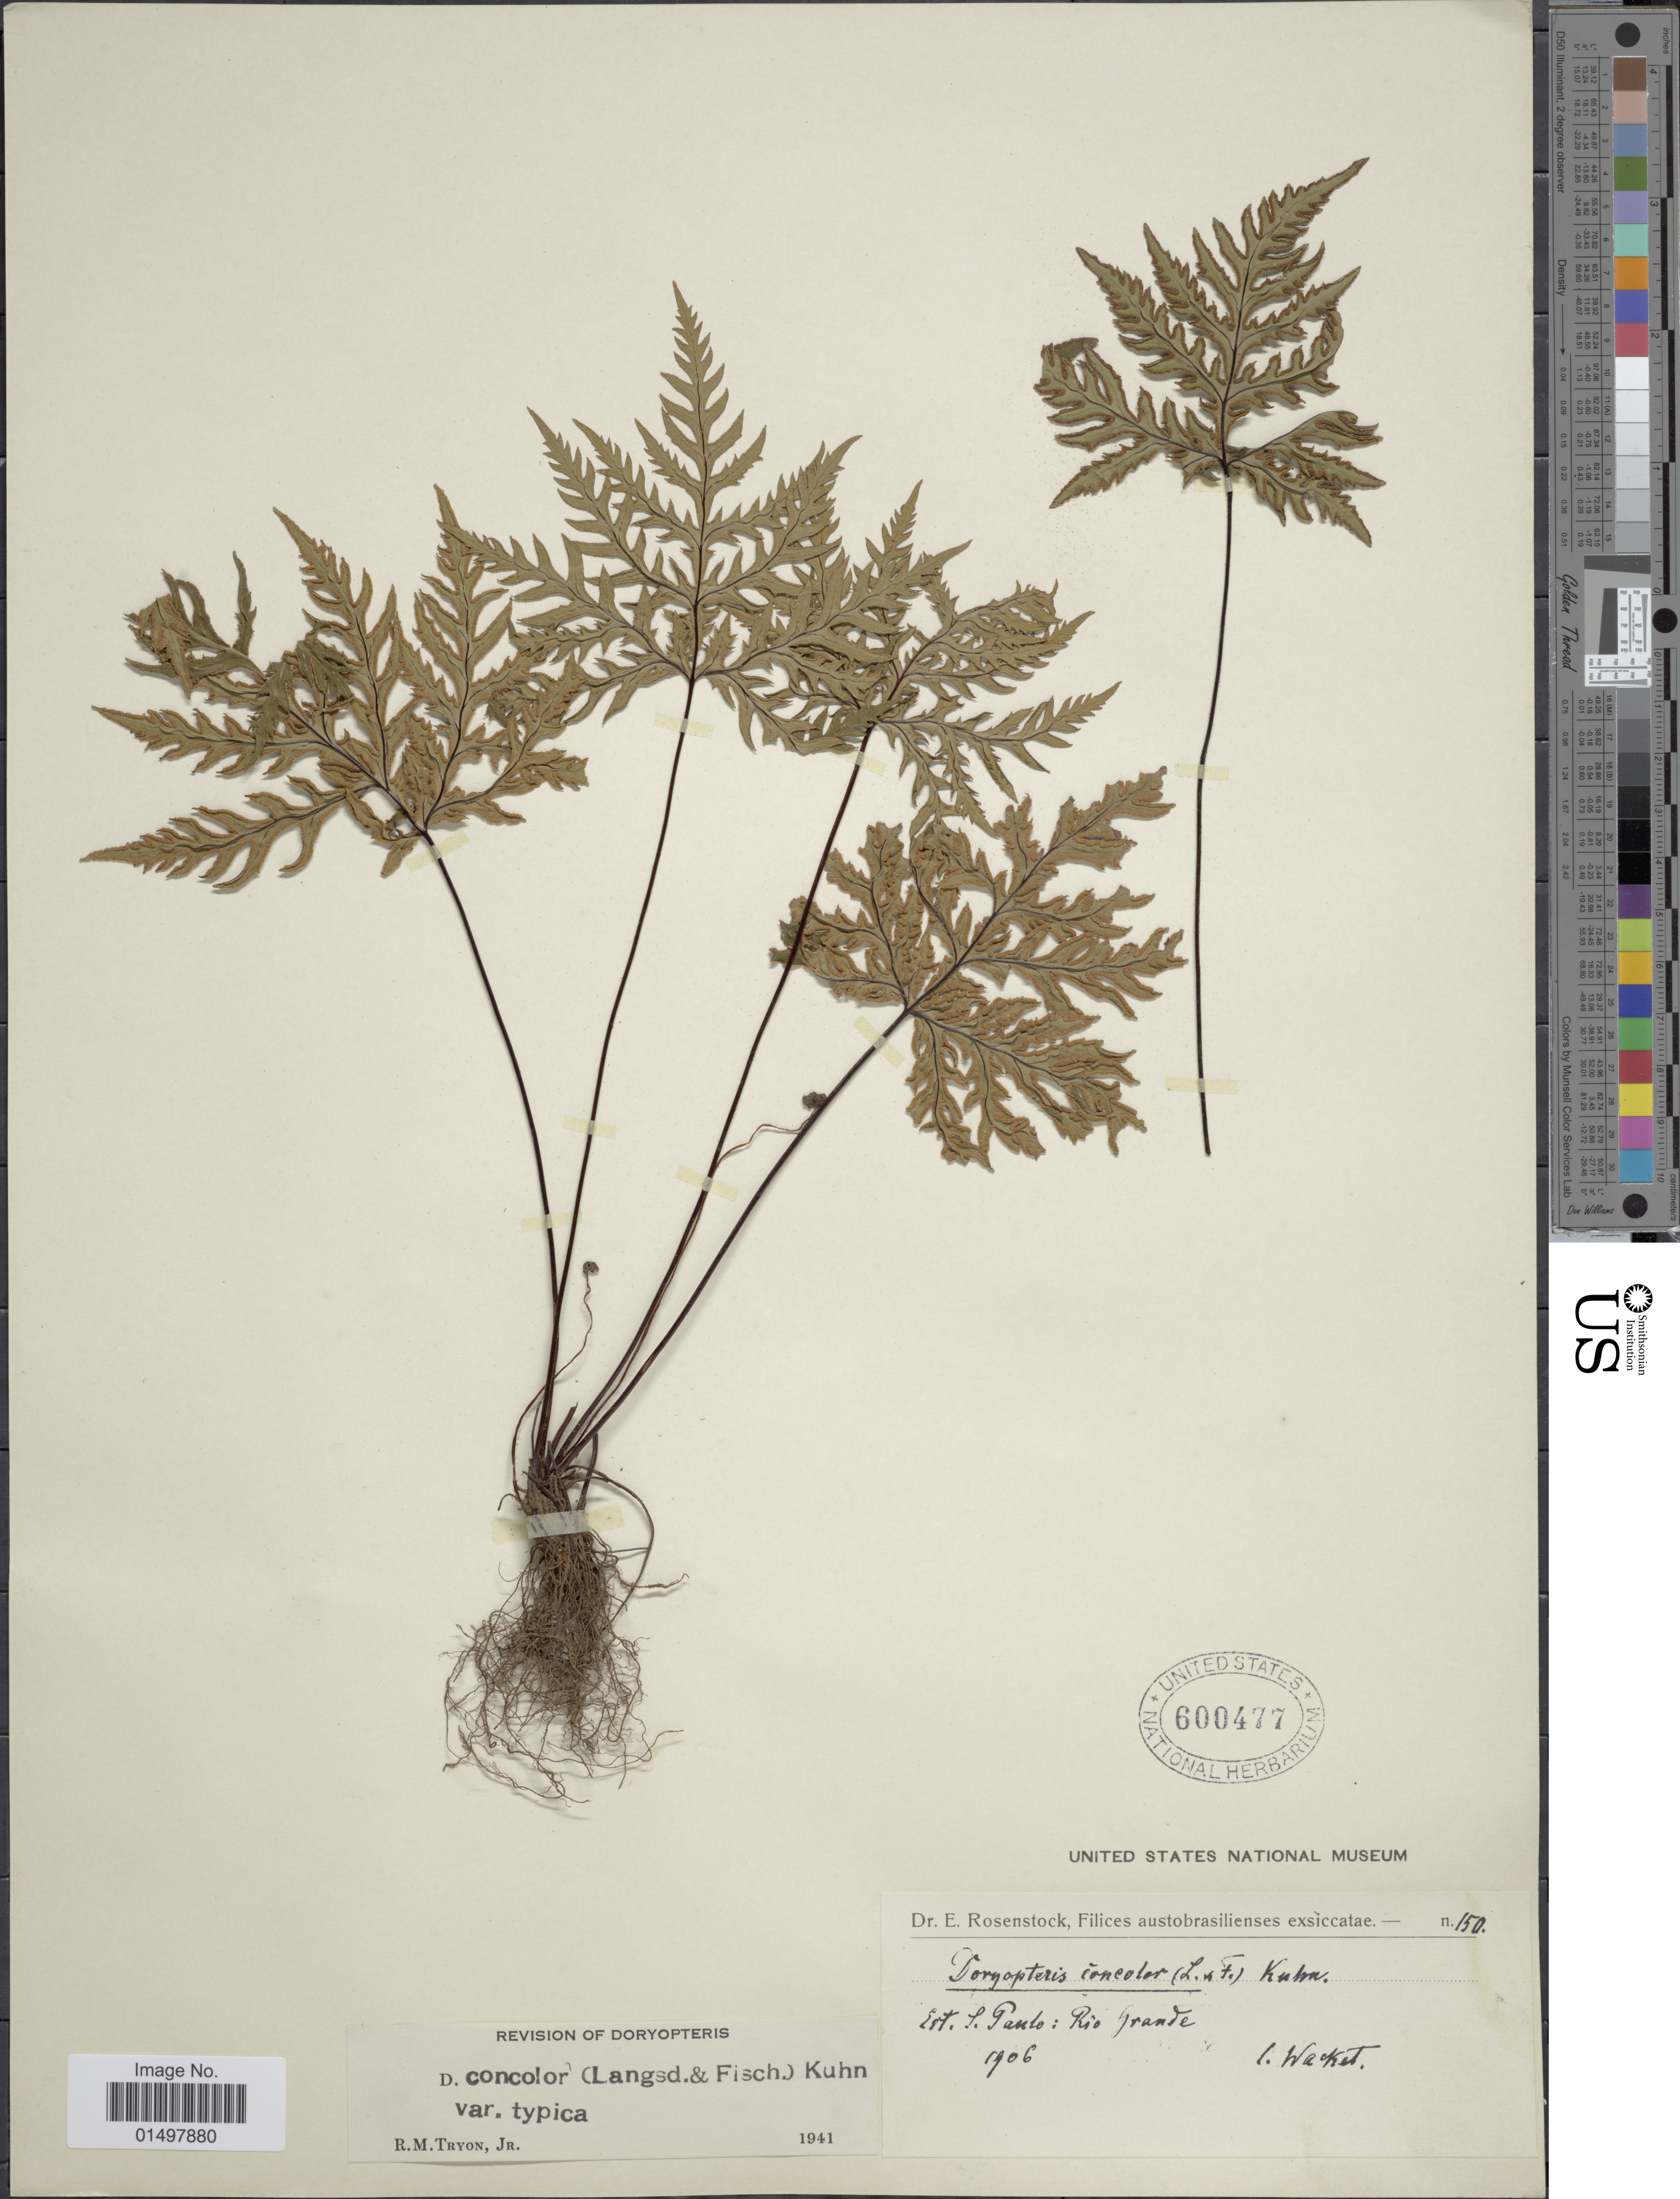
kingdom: Plantae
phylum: Tracheophyta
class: Polypodiopsida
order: Polypodiales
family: Pteridaceae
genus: Doryopteris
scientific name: Doryopteris concolor var. typica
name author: (Langsd. & Fisch.) Kuhn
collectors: Wacket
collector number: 150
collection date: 1906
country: Brazil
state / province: São Paulo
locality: Filices austobrasilienses. Est. S. Paulo.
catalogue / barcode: US 600477